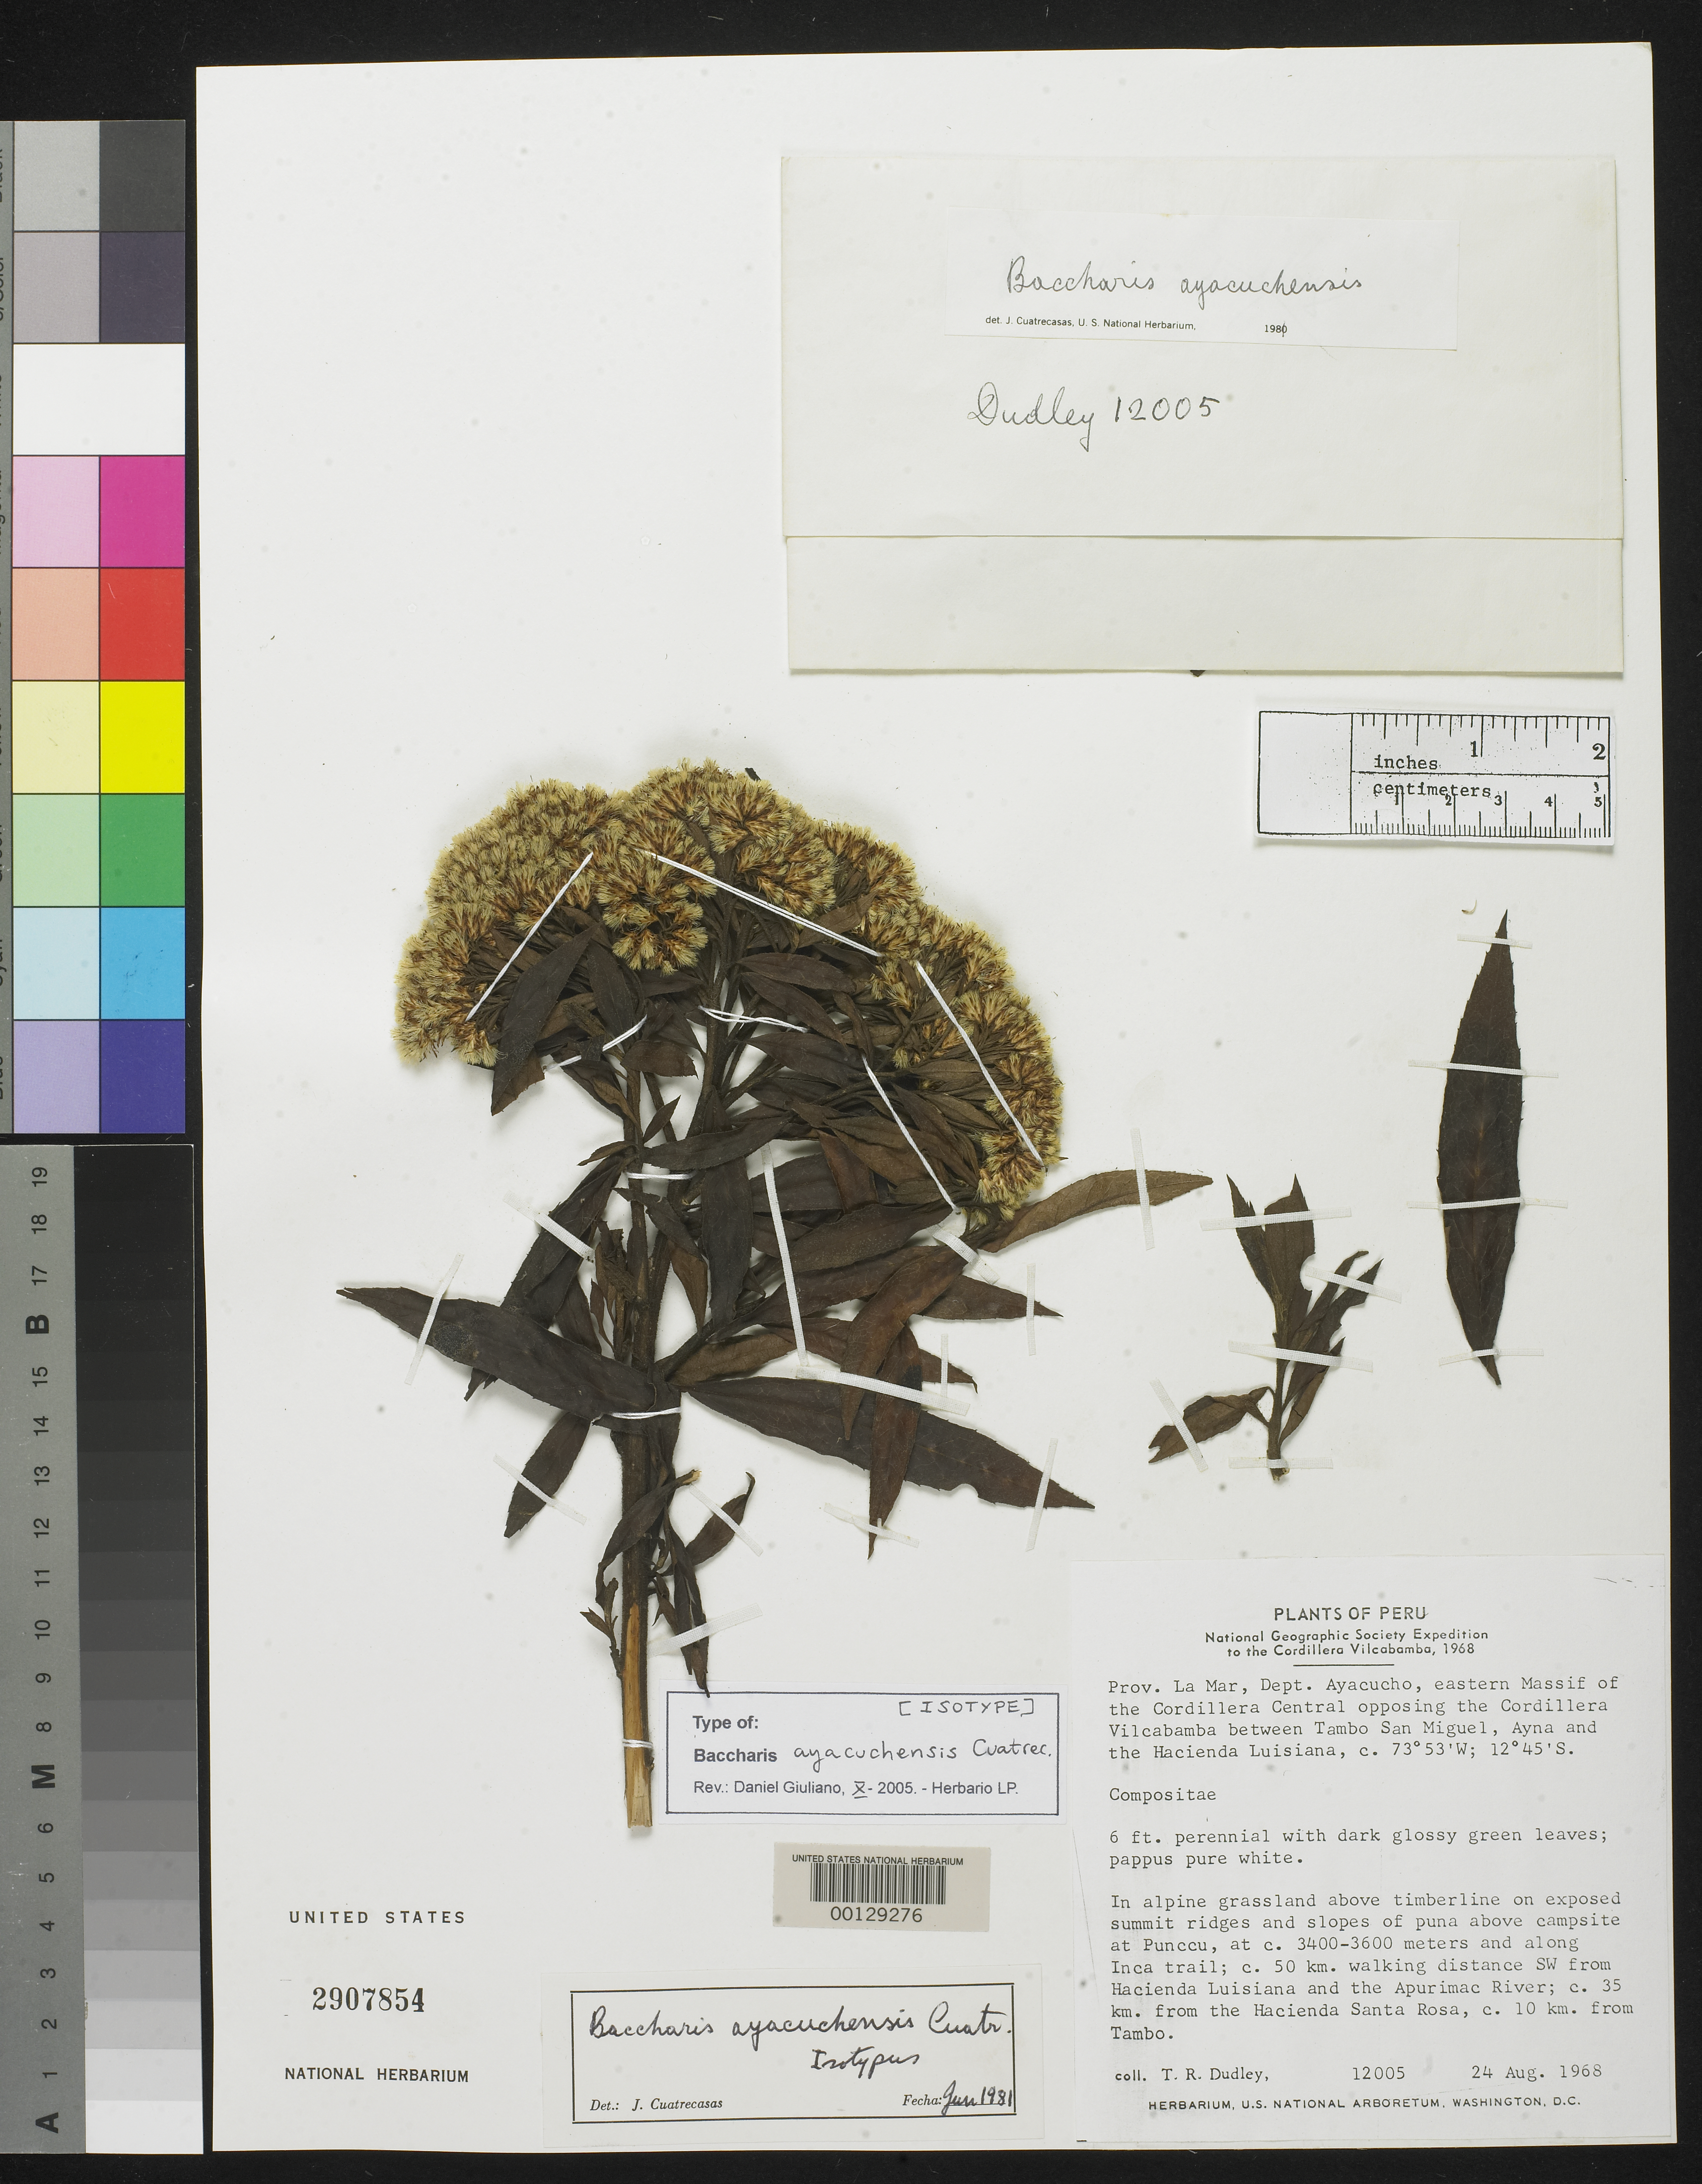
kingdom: Plantae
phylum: Tracheophyta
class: Magnoliopsida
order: Asterales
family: Asteraceae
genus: Baccharis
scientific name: Baccharis ayacuchensis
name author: Cuatrec.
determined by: Giuliano, Daniel A., (LP)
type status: Isotype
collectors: T. R. Dudley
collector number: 12005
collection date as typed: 24 Aug 1968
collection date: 1968-08-24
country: Peru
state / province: Ayacucho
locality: E massif of the Cordillera Central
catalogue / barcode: US 2907854